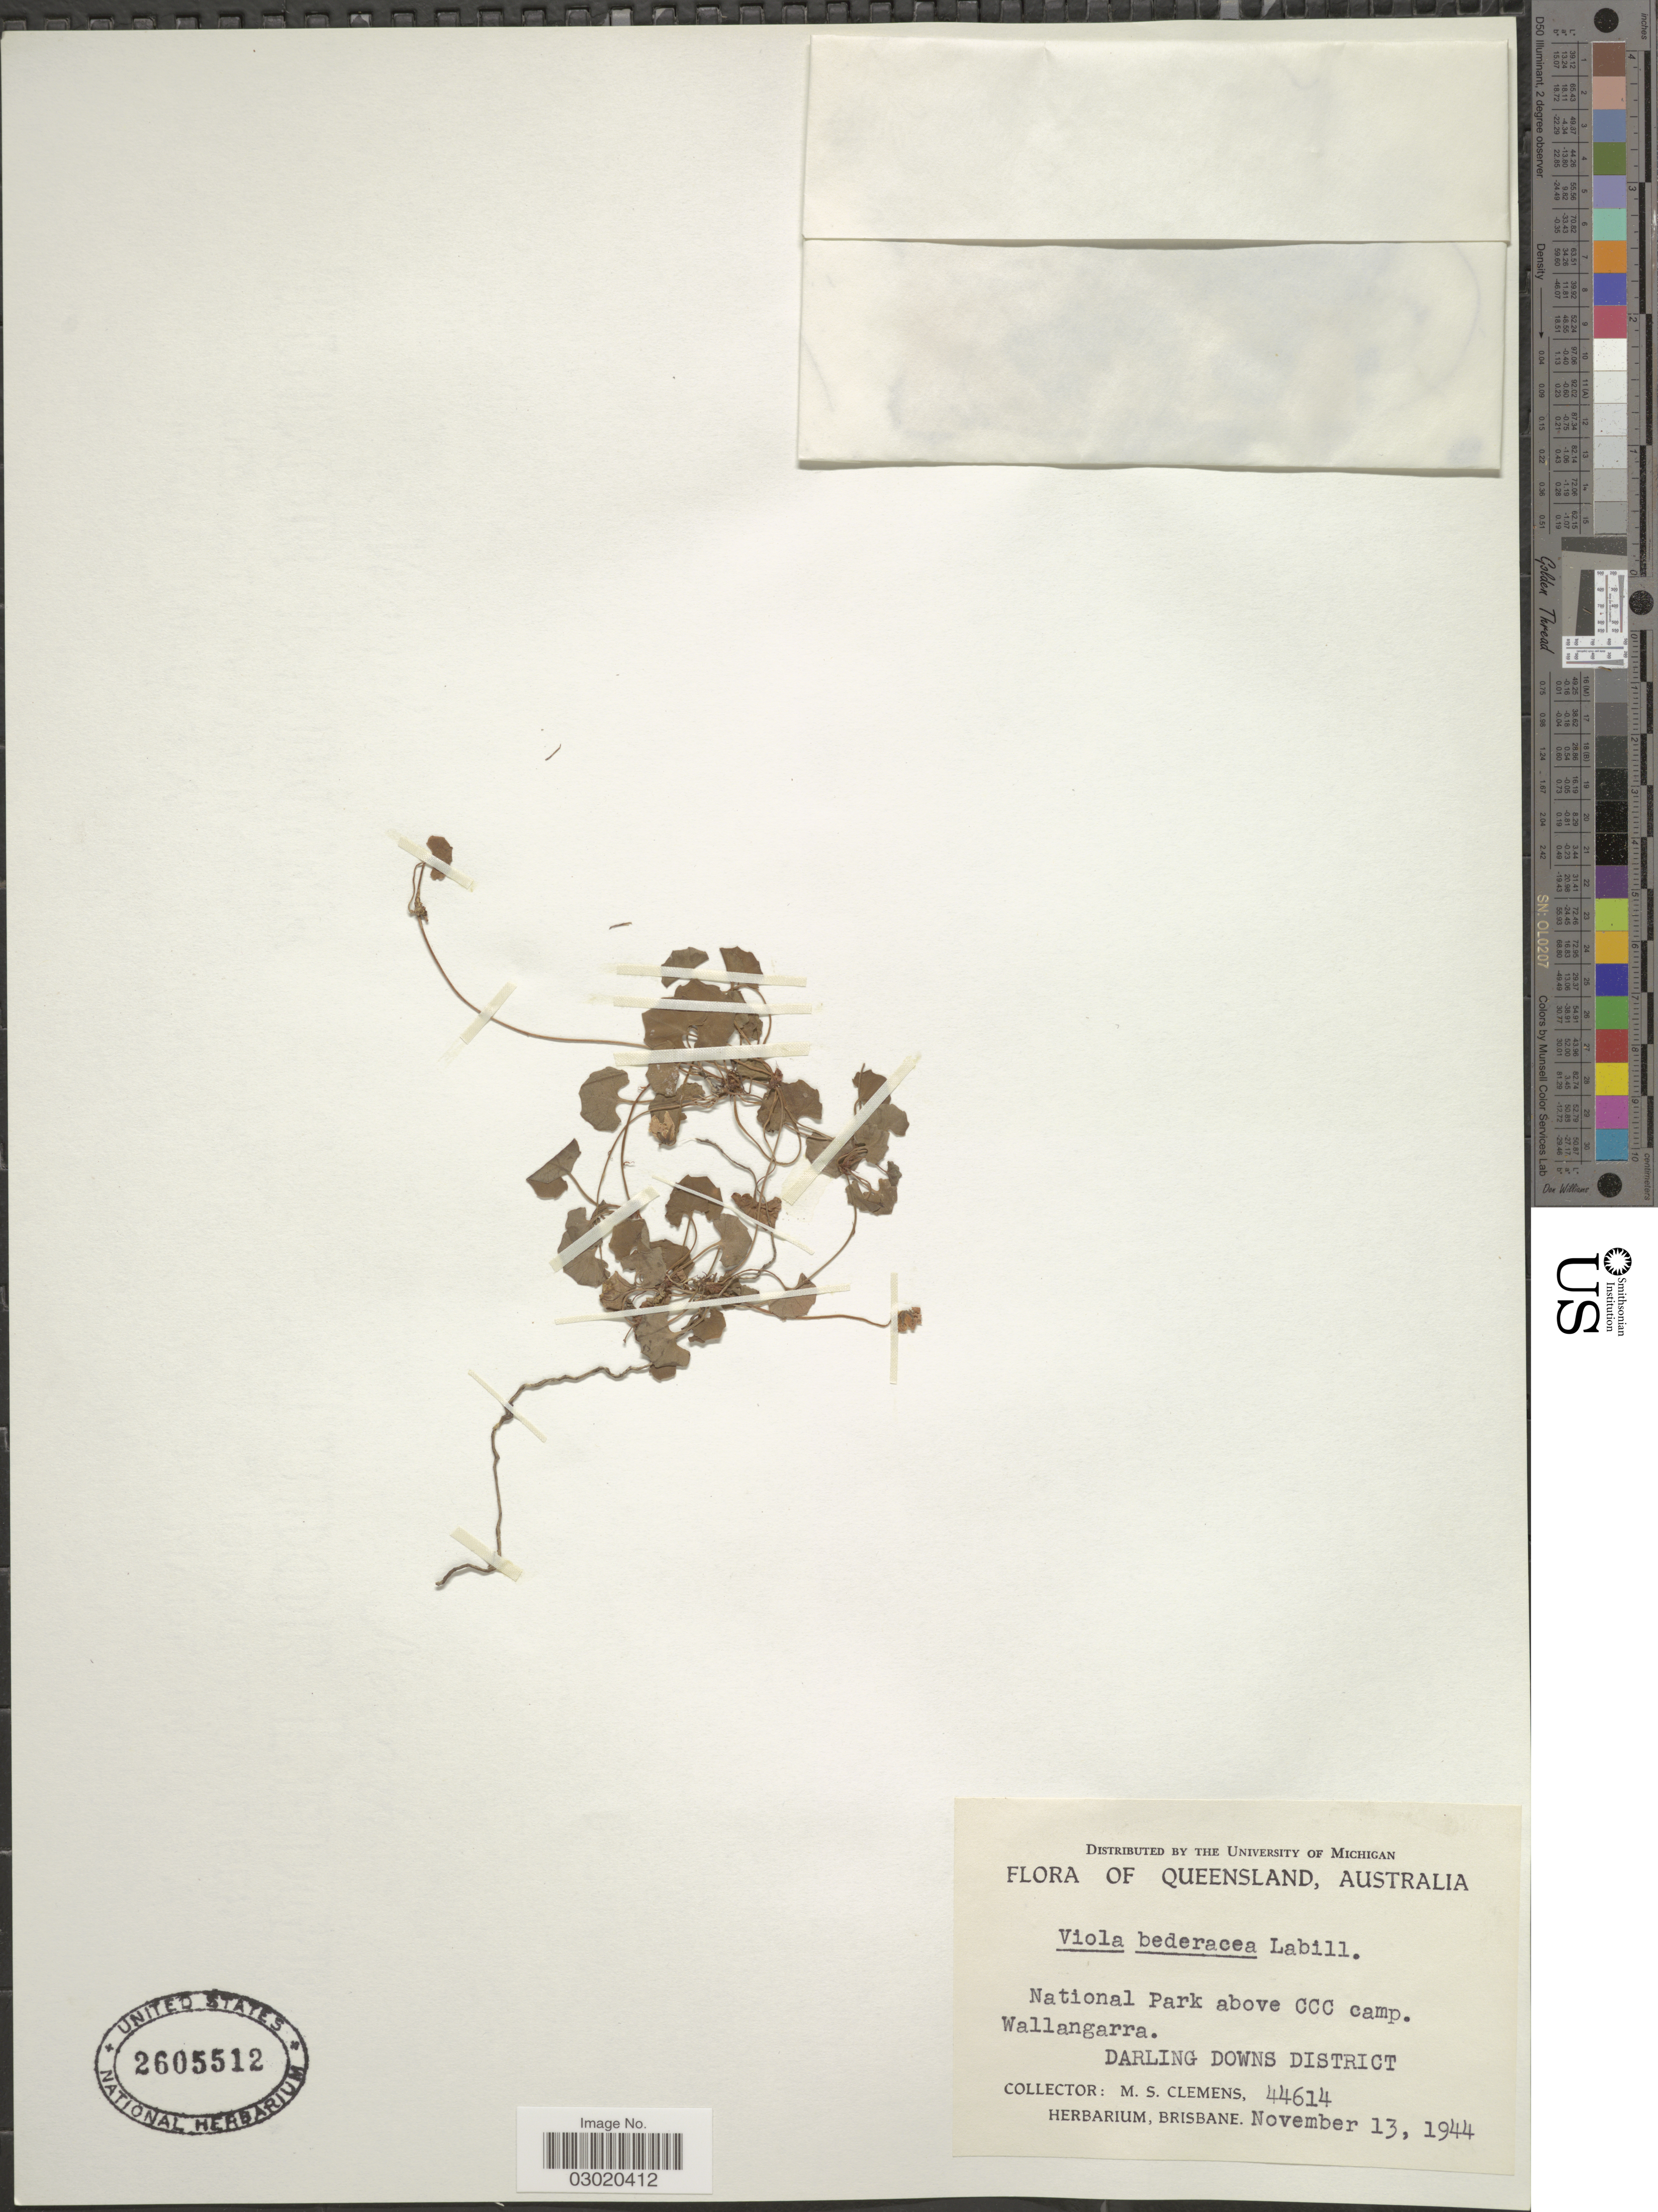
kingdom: Plantae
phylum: Tracheophyta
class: Magnoliopsida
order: Malpighiales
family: Violaceae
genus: Viola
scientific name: Viola hederacea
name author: Labill.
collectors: M. S. Clemens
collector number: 44614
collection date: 1944-11-13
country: Australia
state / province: Queensland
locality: National Park above CCC camp. Wallangarra. Darling Downs District.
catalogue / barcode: US 2605512